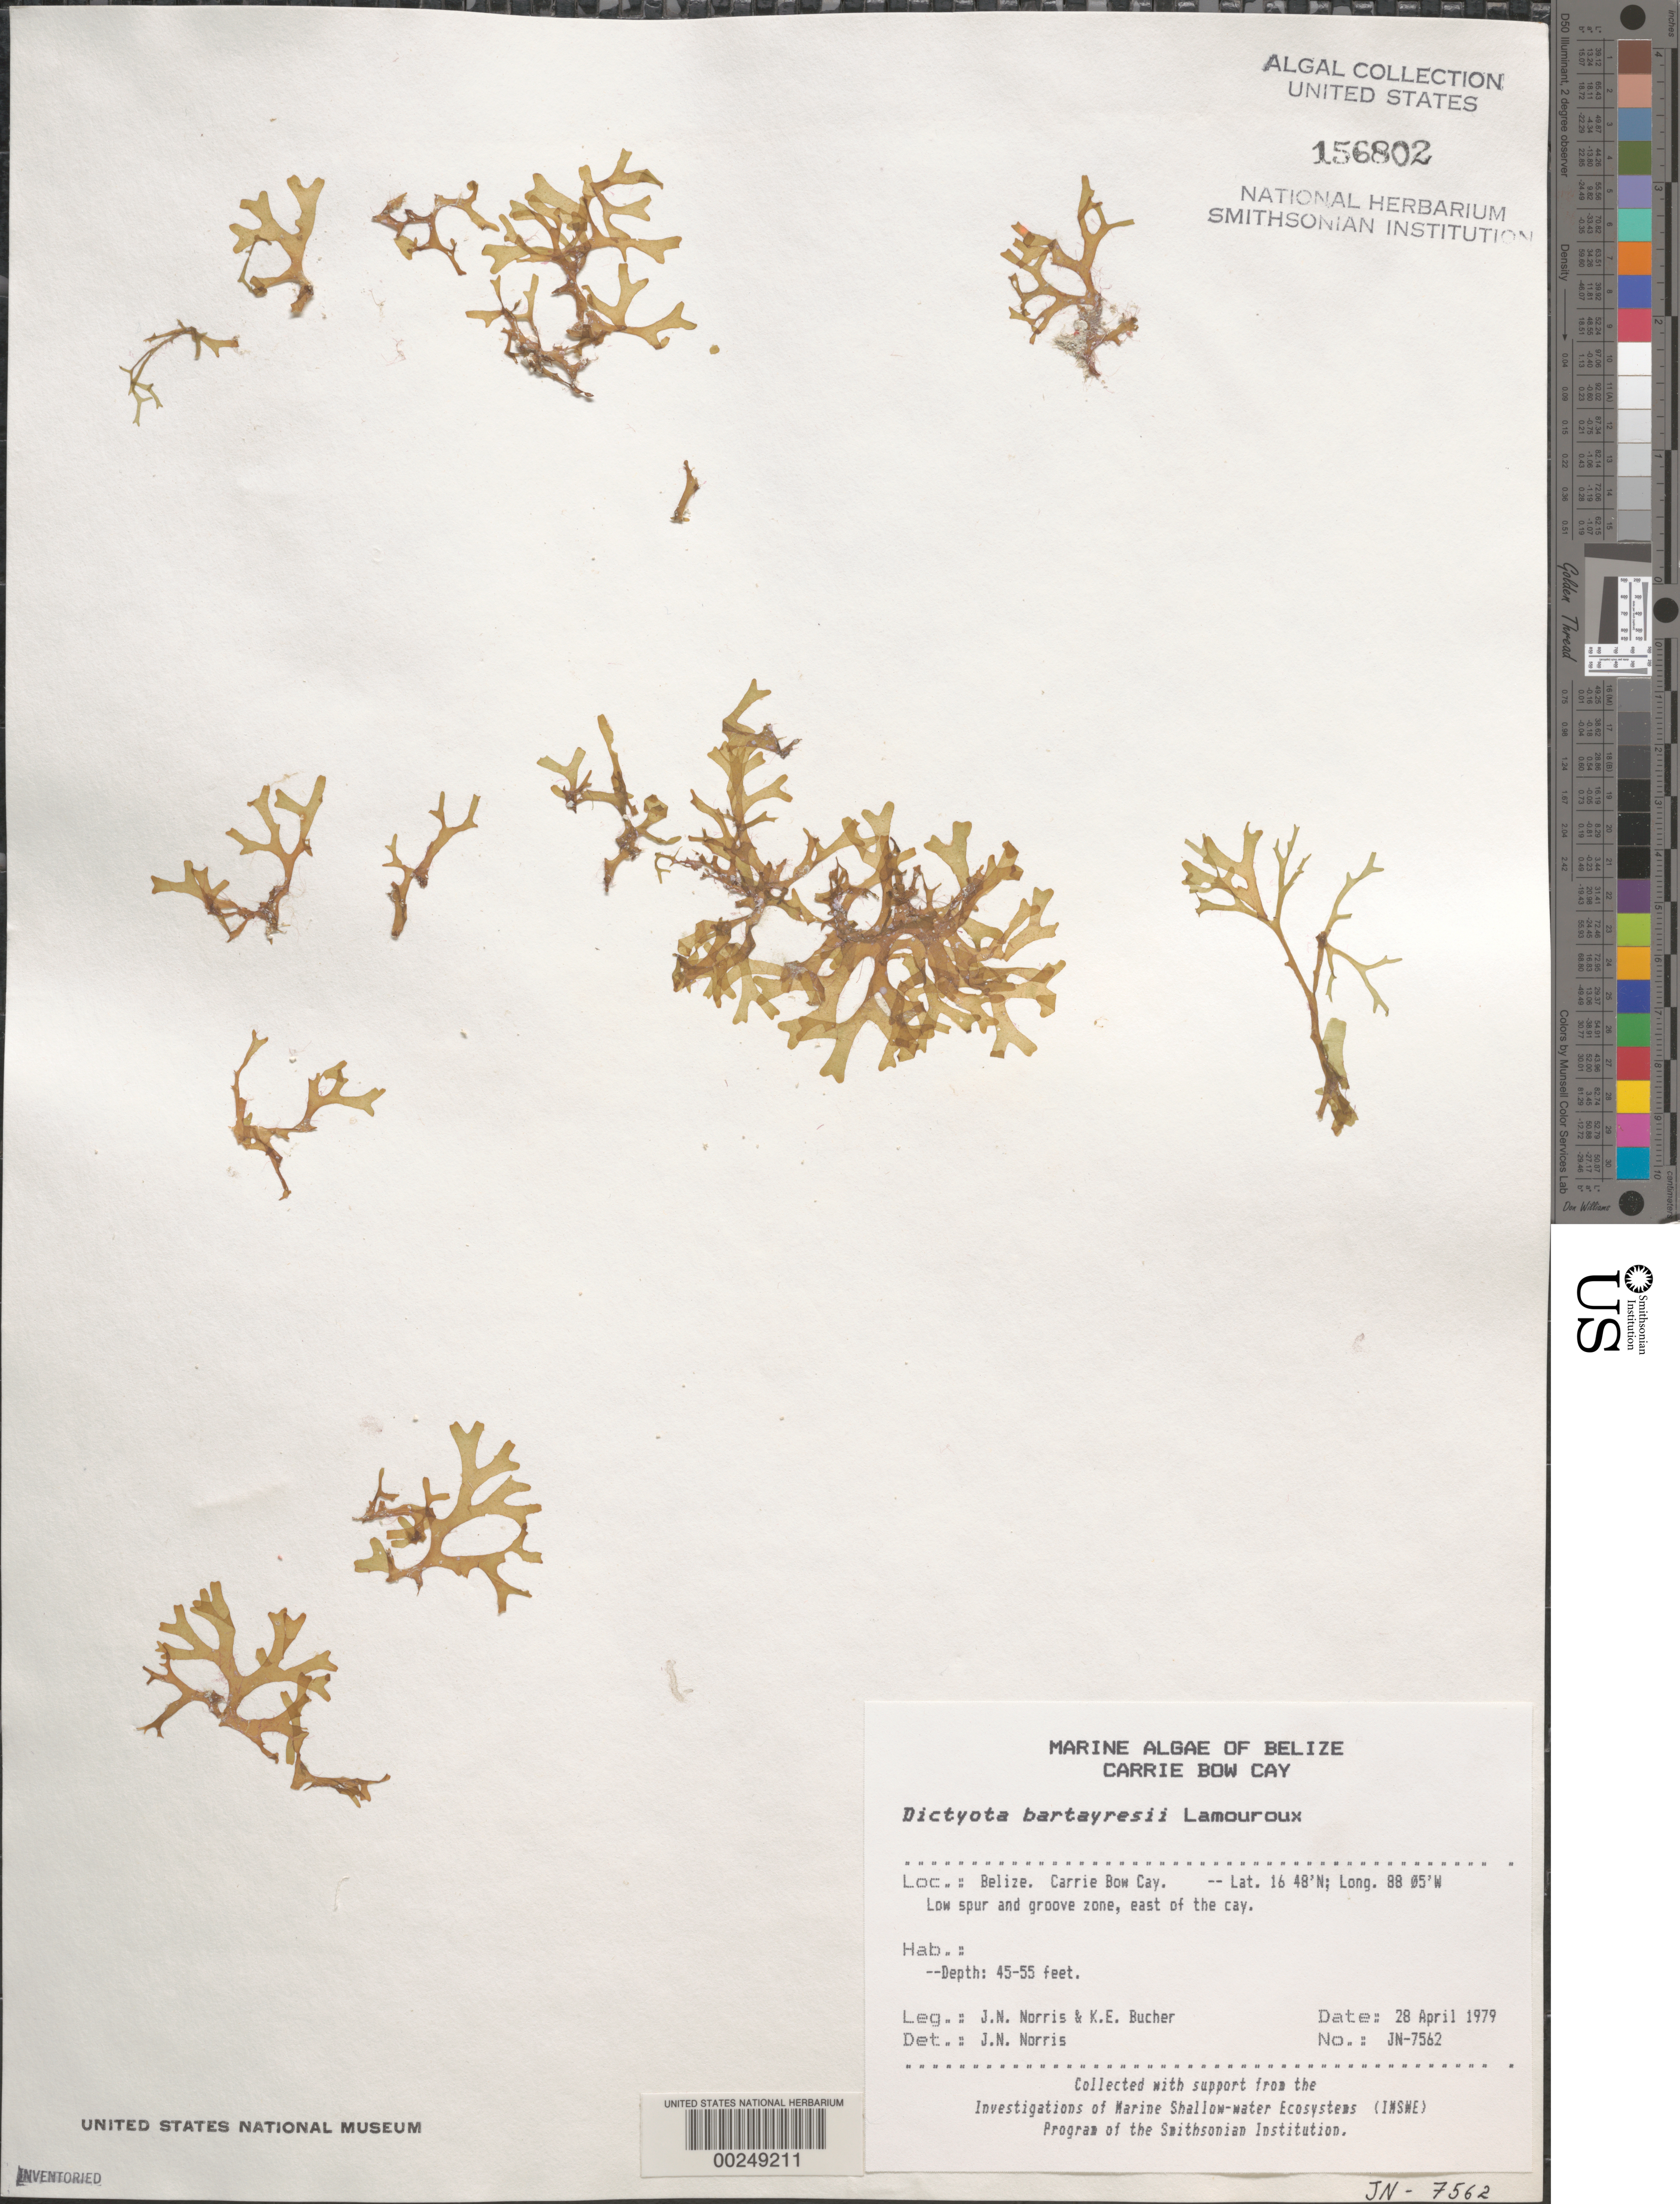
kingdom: Chromista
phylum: Ochrophyta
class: Phaeophyceae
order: Dictyotales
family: Dictyotaceae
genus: Dictyota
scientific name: Dictyota bartayresiana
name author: J.V.Lamouroux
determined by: Norris, James N.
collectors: J. N. Norris & K. E. Bucher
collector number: JN-7562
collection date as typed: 28 Apr 1979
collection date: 1979-04-28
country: Belize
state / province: Stann Creek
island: Carrie Bow Cay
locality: East of Carrie Bow Cay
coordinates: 16 48'N, 88 05'W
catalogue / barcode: US 156802